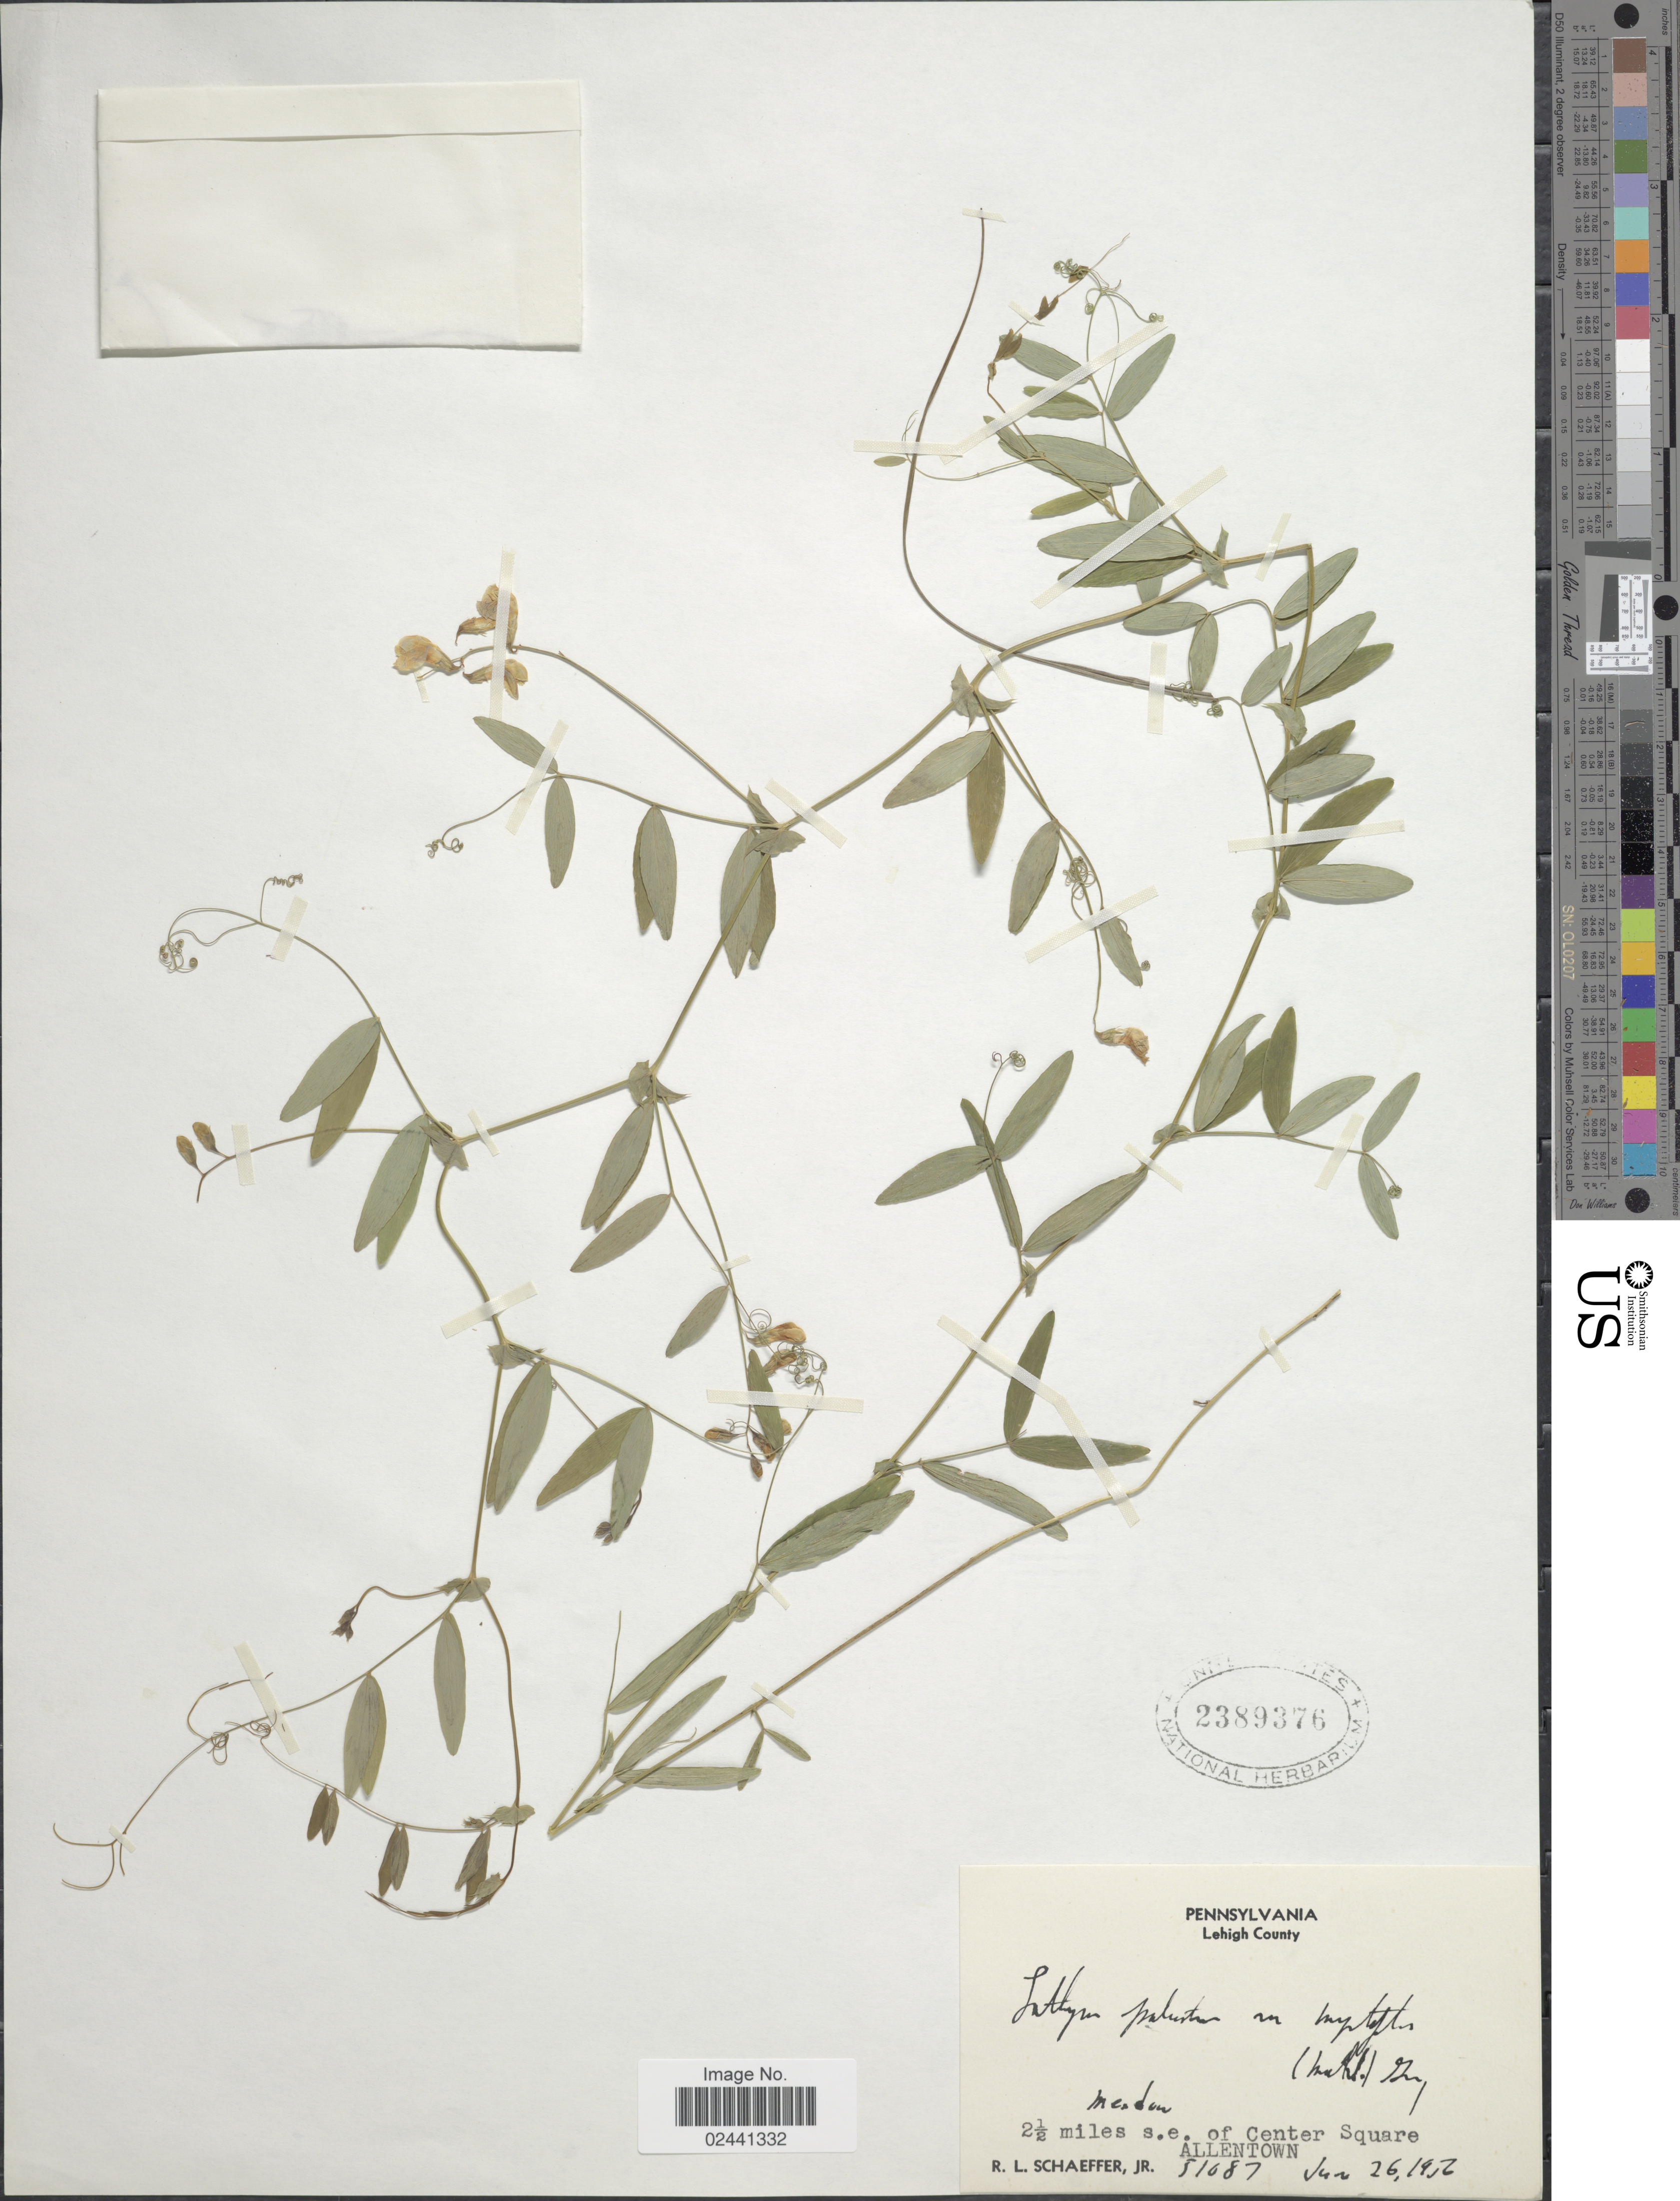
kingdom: Plantae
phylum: Tracheophyta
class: Magnoliopsida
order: Fabales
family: Fabaceae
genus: Lathyrus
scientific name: Lathyrus palustris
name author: L.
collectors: R. L. Schaeffer Jr.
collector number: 51087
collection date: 1916-06-26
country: United States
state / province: Pennsylvania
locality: Lehigh County, 2½ miles s.e. of Center Square Allentown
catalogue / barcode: US 2389376